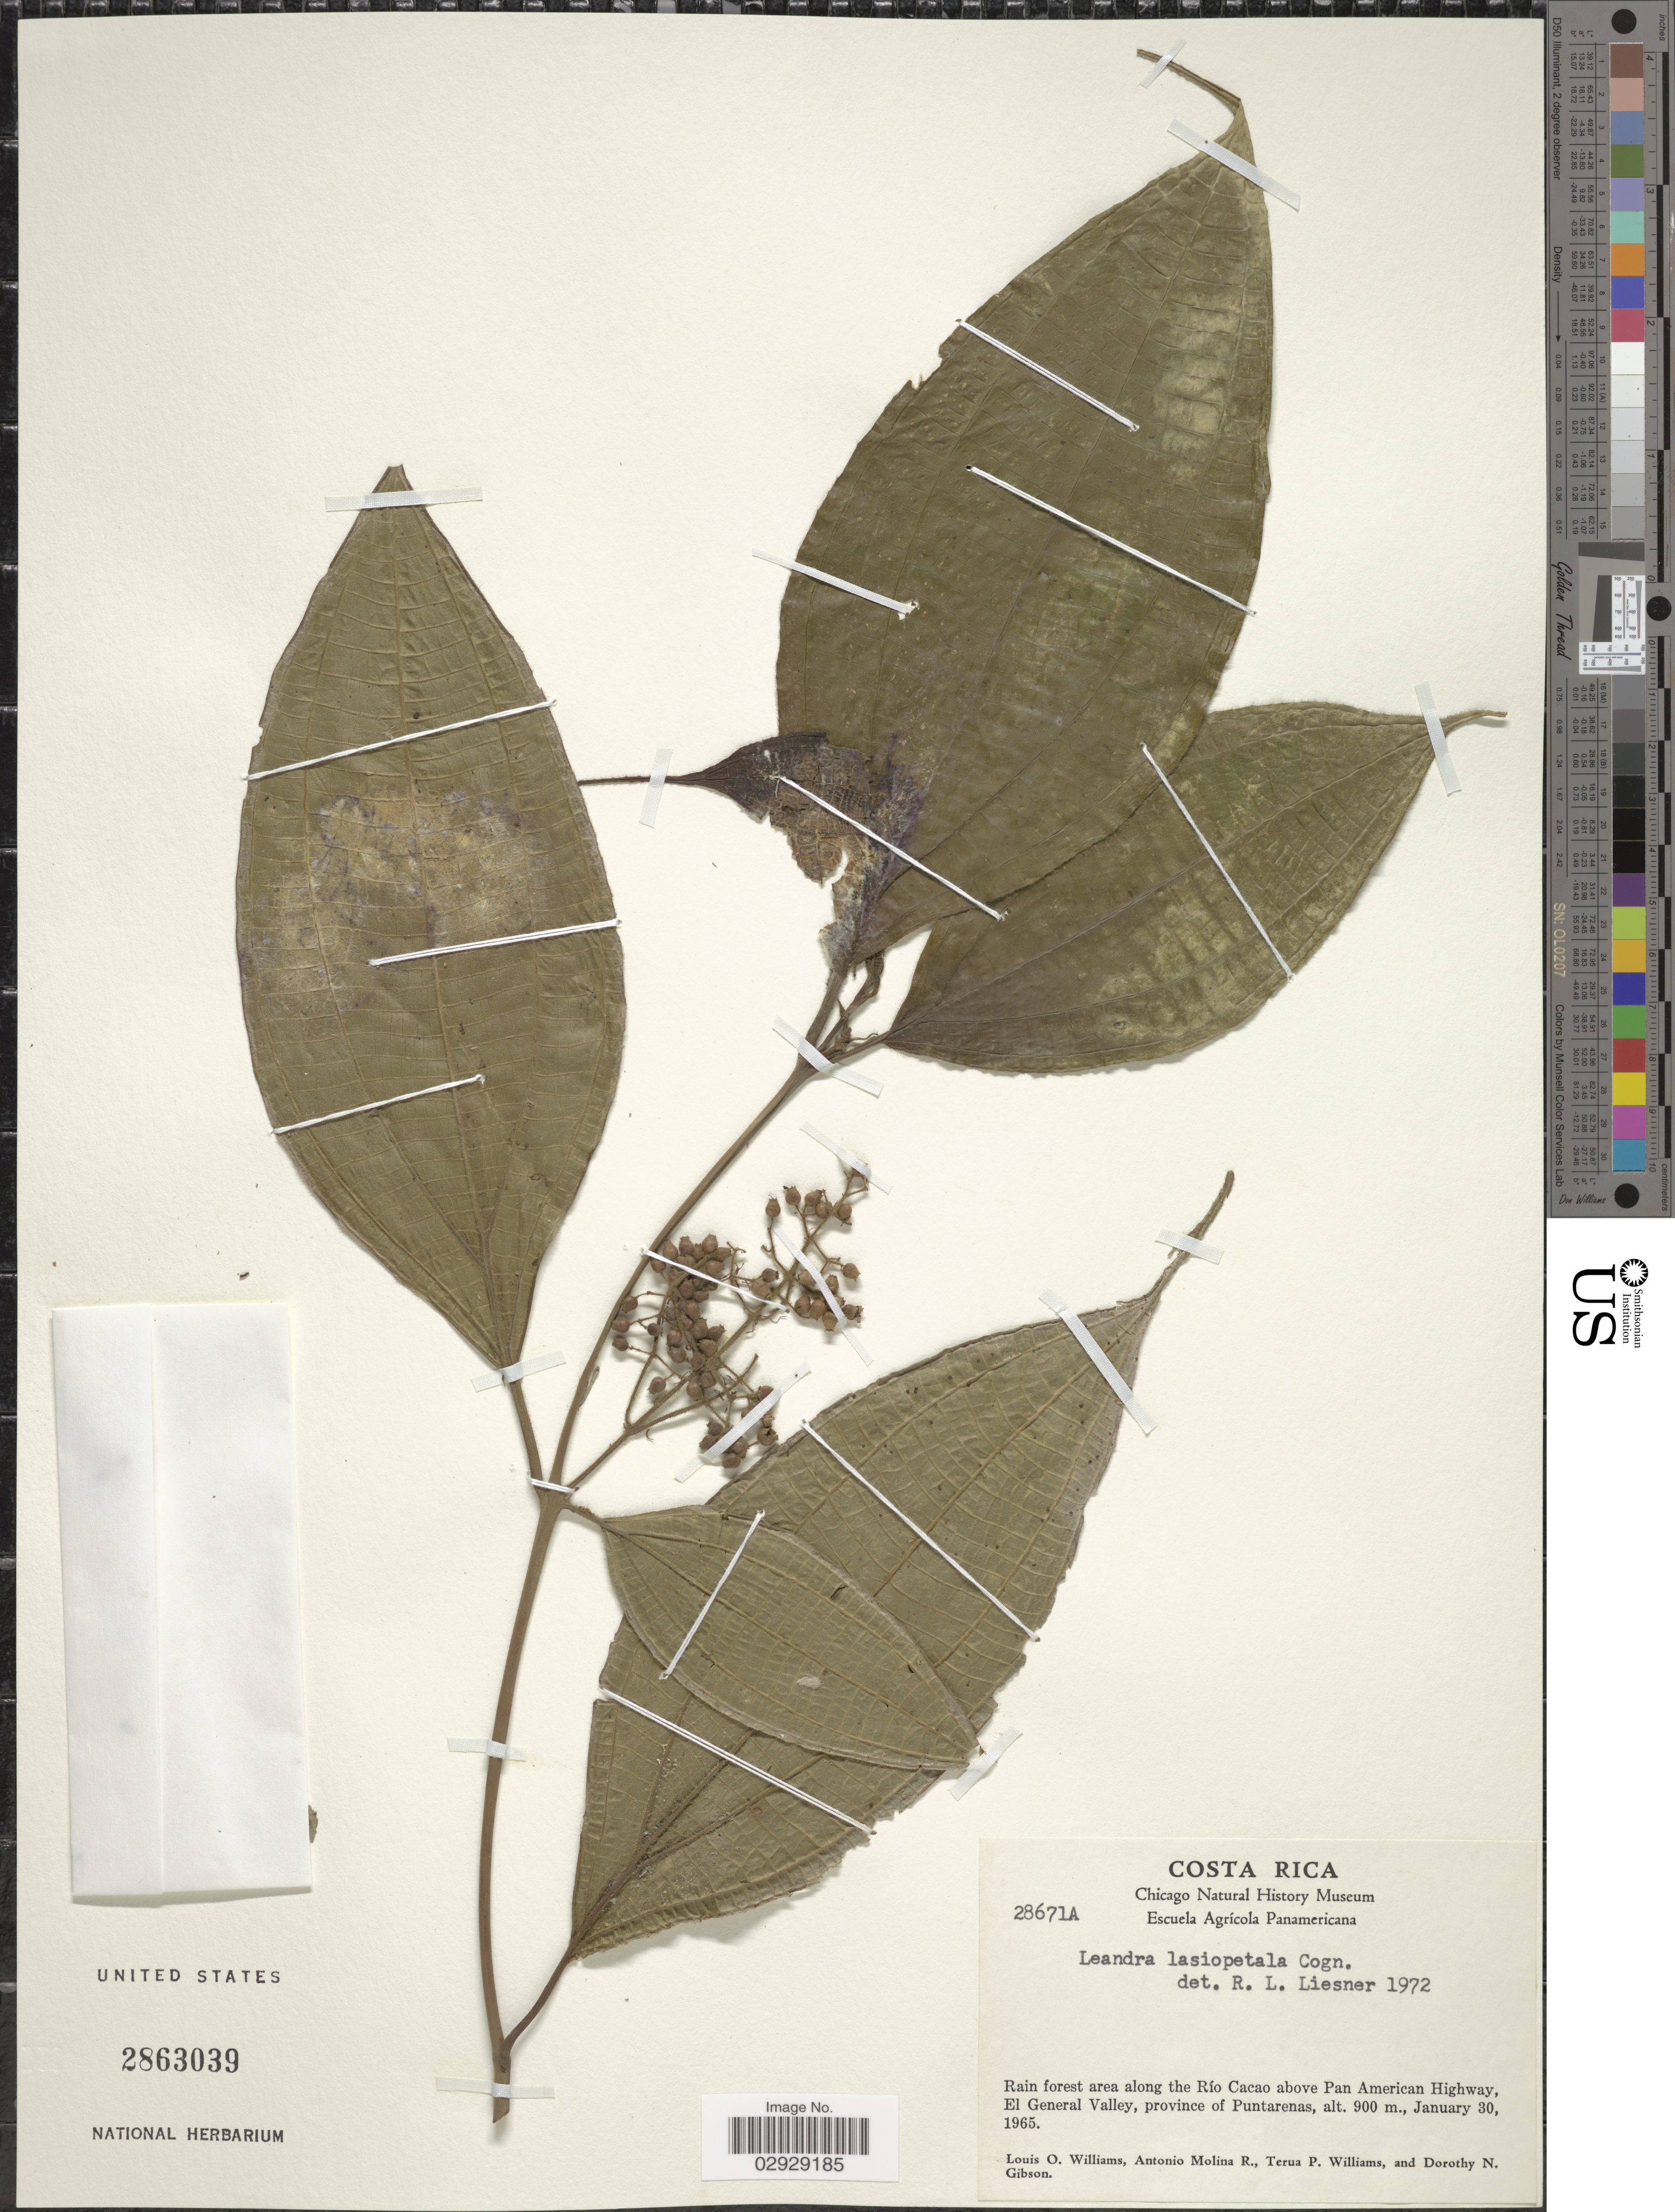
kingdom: Plantae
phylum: Tracheophyta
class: Magnoliopsida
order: Myrtales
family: Melastomataceae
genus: Leandra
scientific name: Leandra lasiopetala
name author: Cogn.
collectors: L. O. Williams, A. Molina R., T. Williams & D. N. Gibson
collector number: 28671A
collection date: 1965-01-30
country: Costa Rica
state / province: Puntarenas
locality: Rain forest area along the Río Cacao above Pan American Highway, El General Valley.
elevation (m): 900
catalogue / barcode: US 2863039